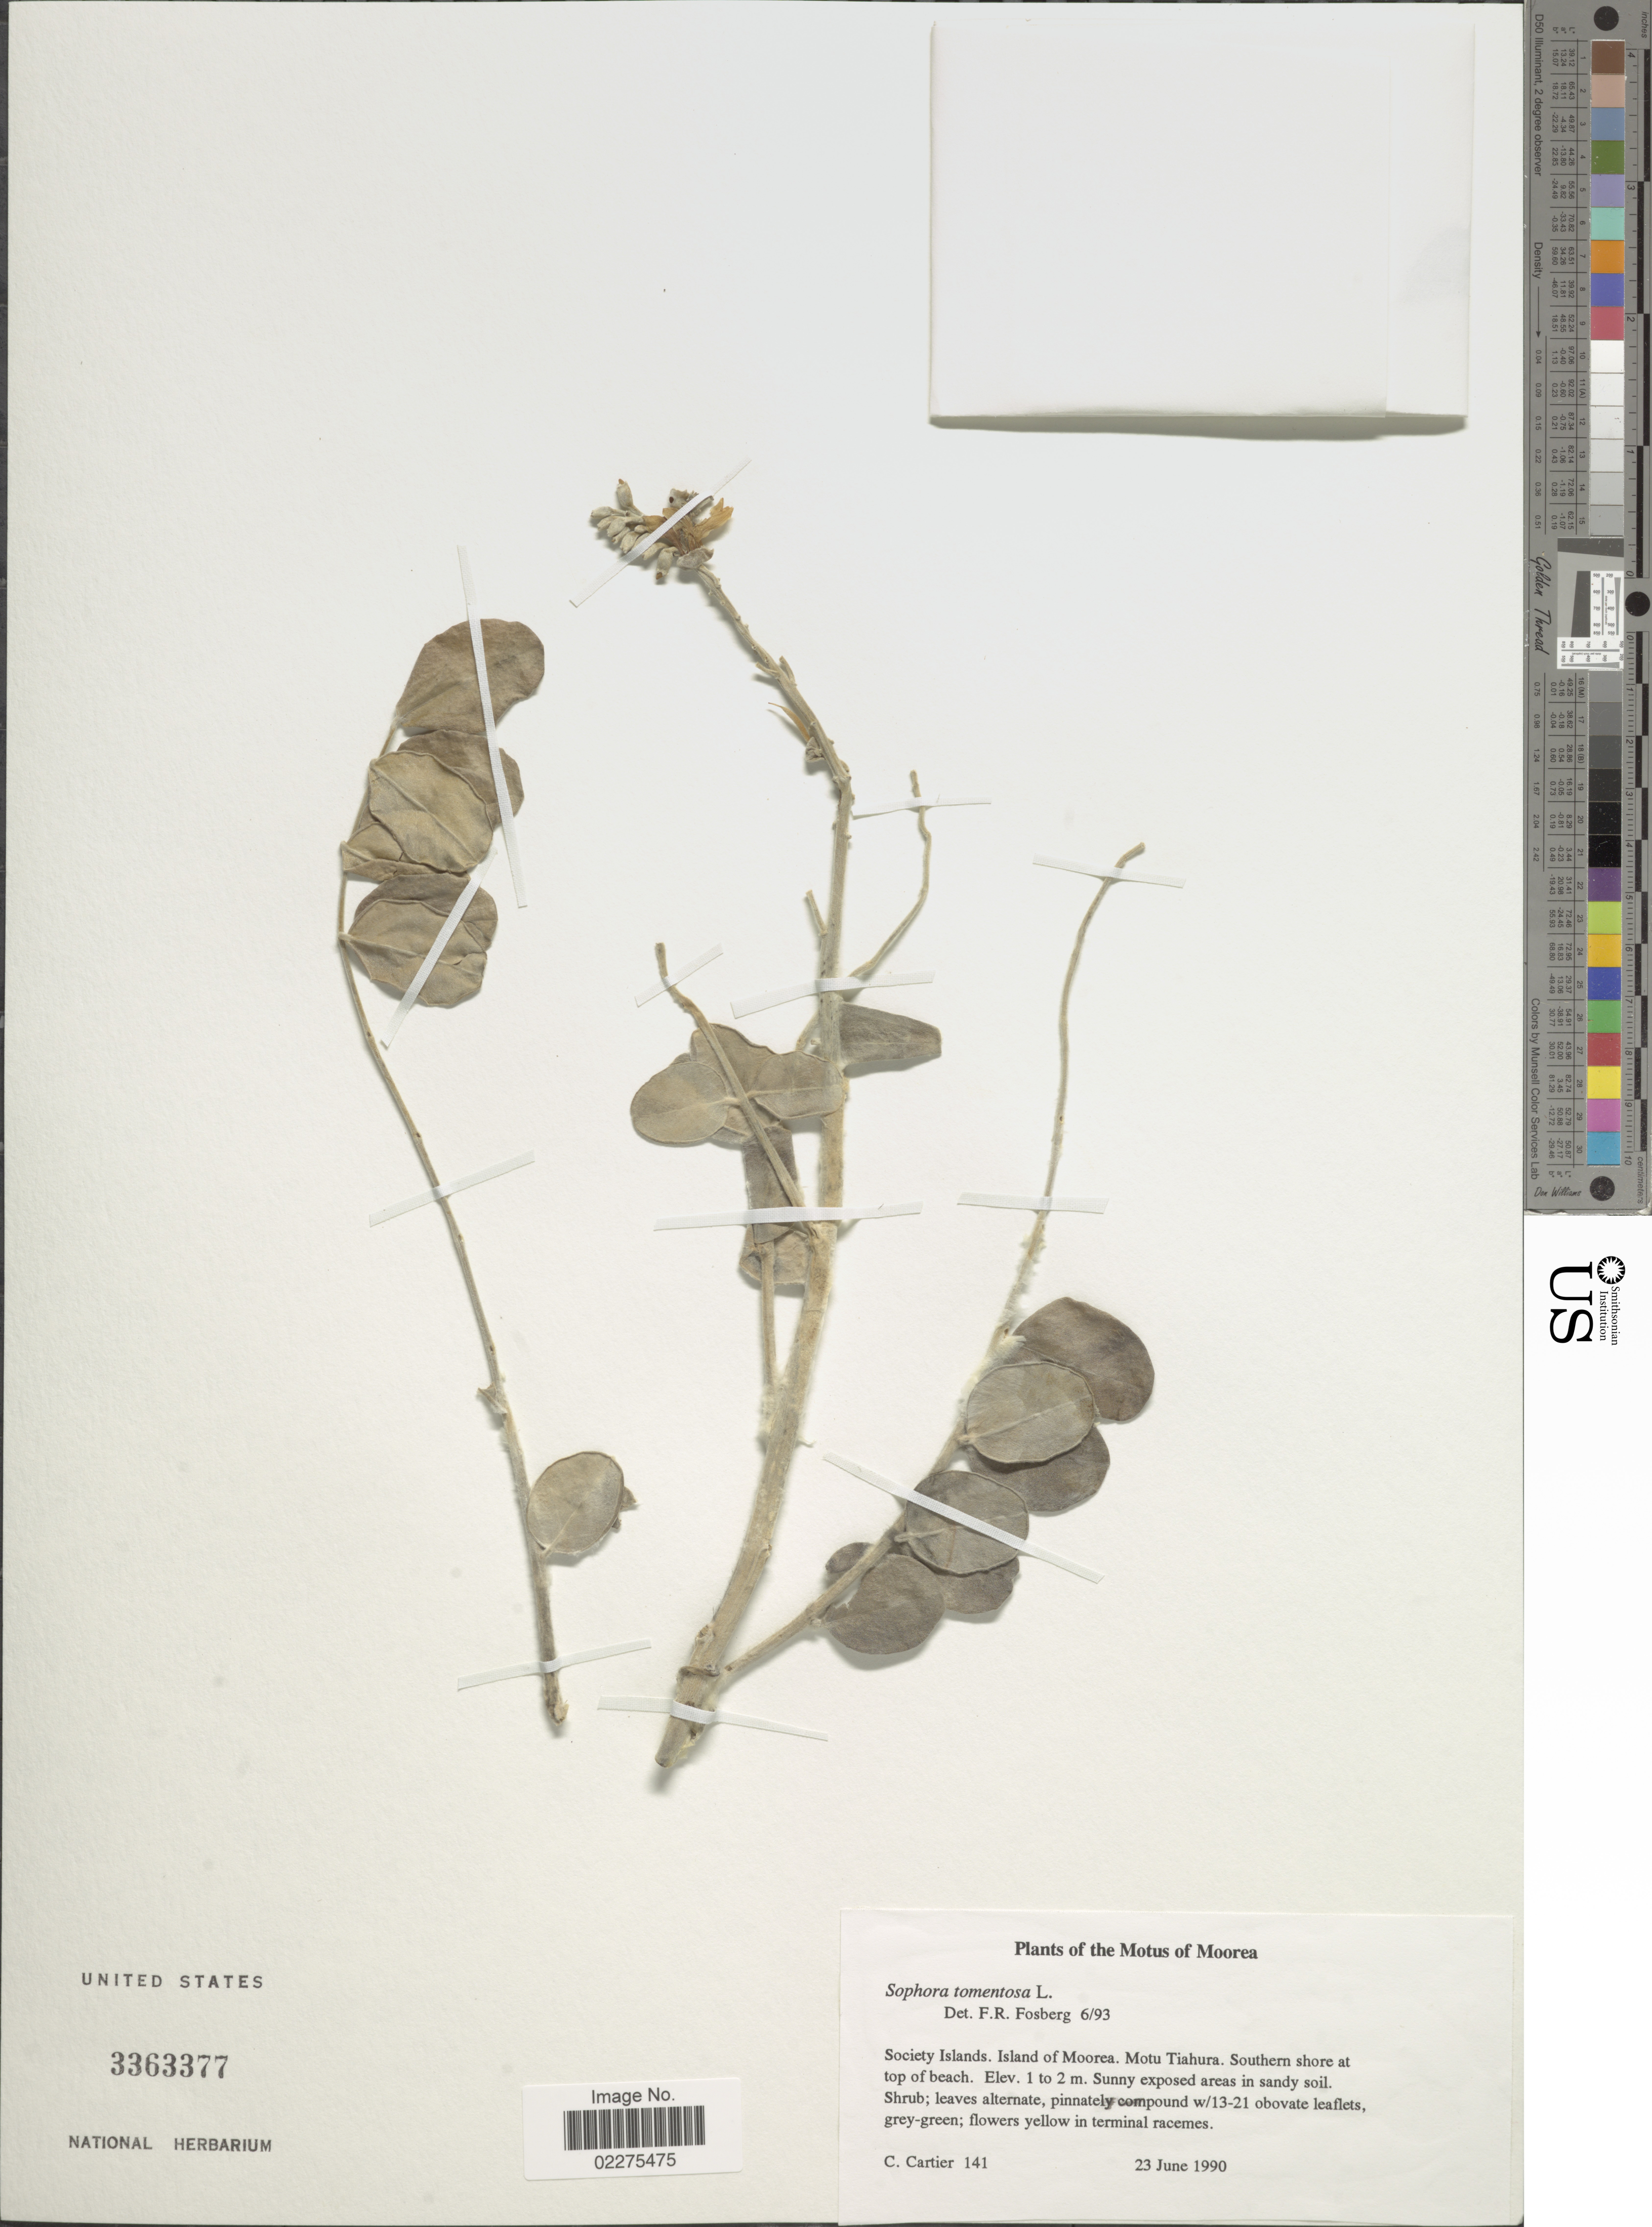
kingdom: Plantae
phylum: Tracheophyta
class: Magnoliopsida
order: Fabales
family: Fabaceae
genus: Sophora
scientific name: Sophora tomentosa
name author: L.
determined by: Fosberg, F. R.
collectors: C. Cartier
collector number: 141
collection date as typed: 23 Jun 1990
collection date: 1990-06-23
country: French Polynesia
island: Moorea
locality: Southern shore at top of beach, Tiahura [Society Is.]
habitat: Sunny exposed areas in sandy soil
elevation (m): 1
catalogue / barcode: US 3363377